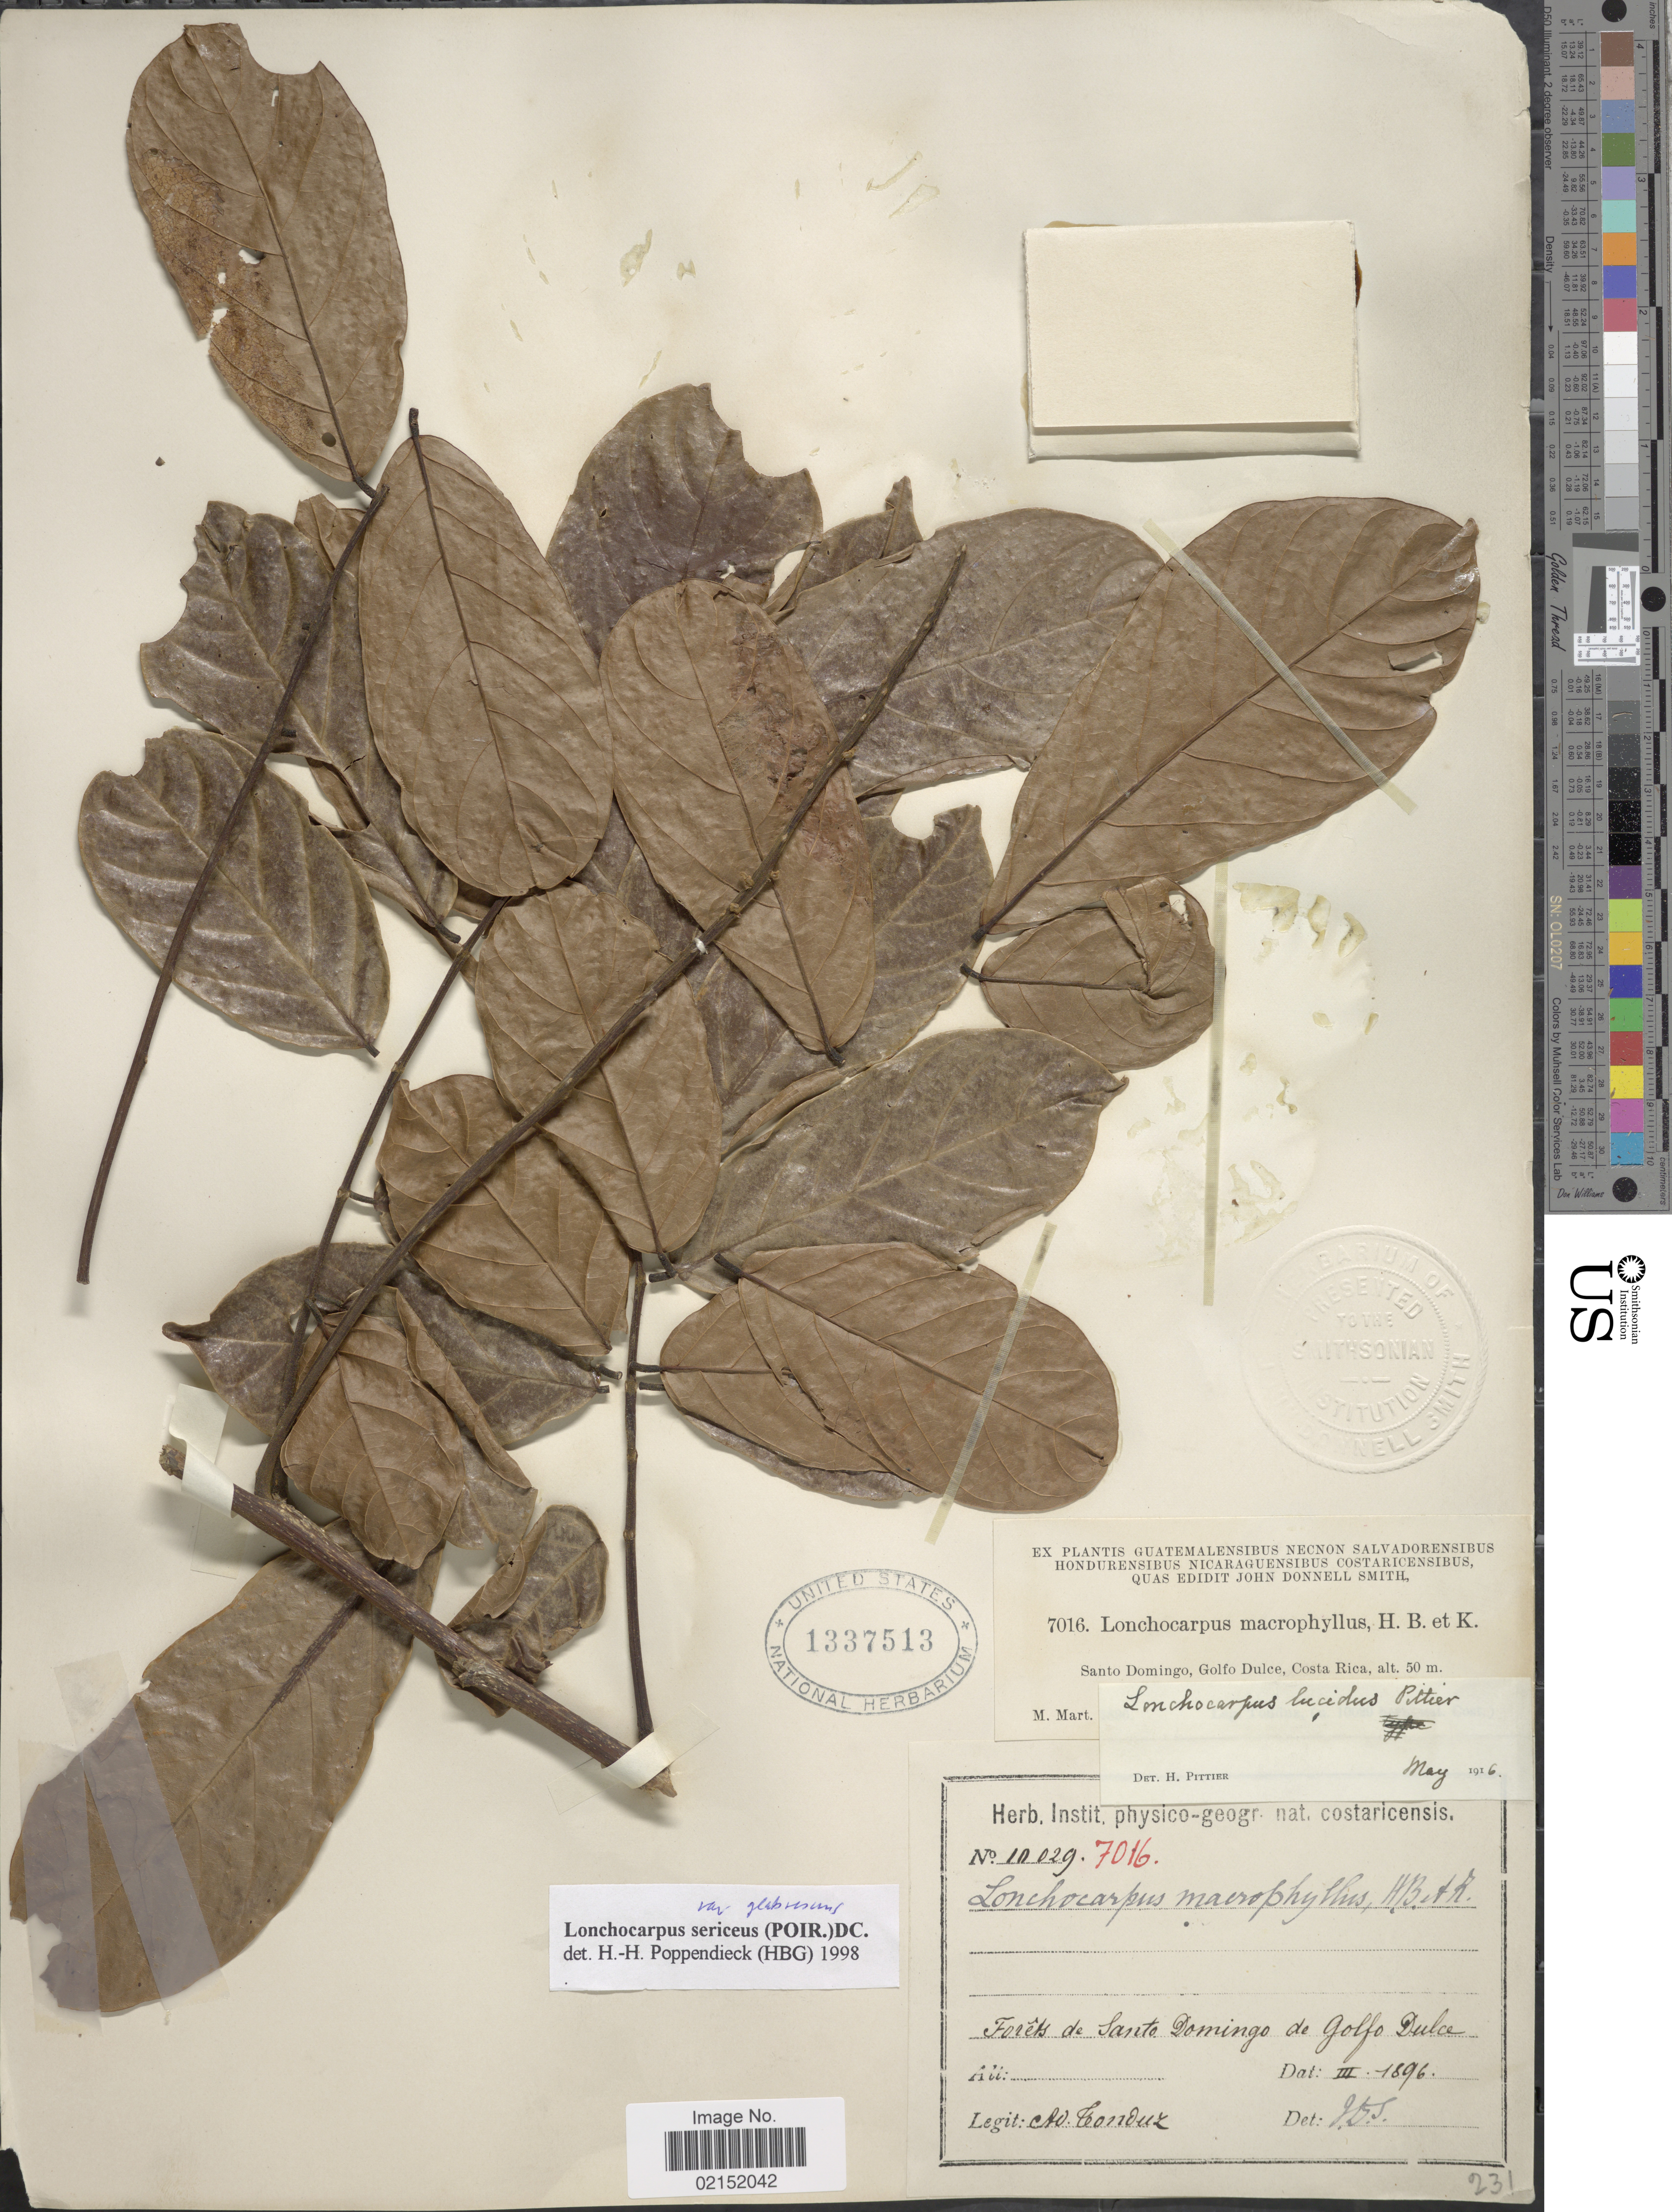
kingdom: Plantae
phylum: Tracheophyta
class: Magnoliopsida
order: Fabales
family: Fabaceae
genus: Lonchocarpus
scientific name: Lonchocarpus sericeus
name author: (Poir.) Kunth ex DC.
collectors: A. Tonduz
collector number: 10029/7016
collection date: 1896-03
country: Costa Rica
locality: Santo Domingo, Golfo Dulce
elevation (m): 50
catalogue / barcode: US 1337513